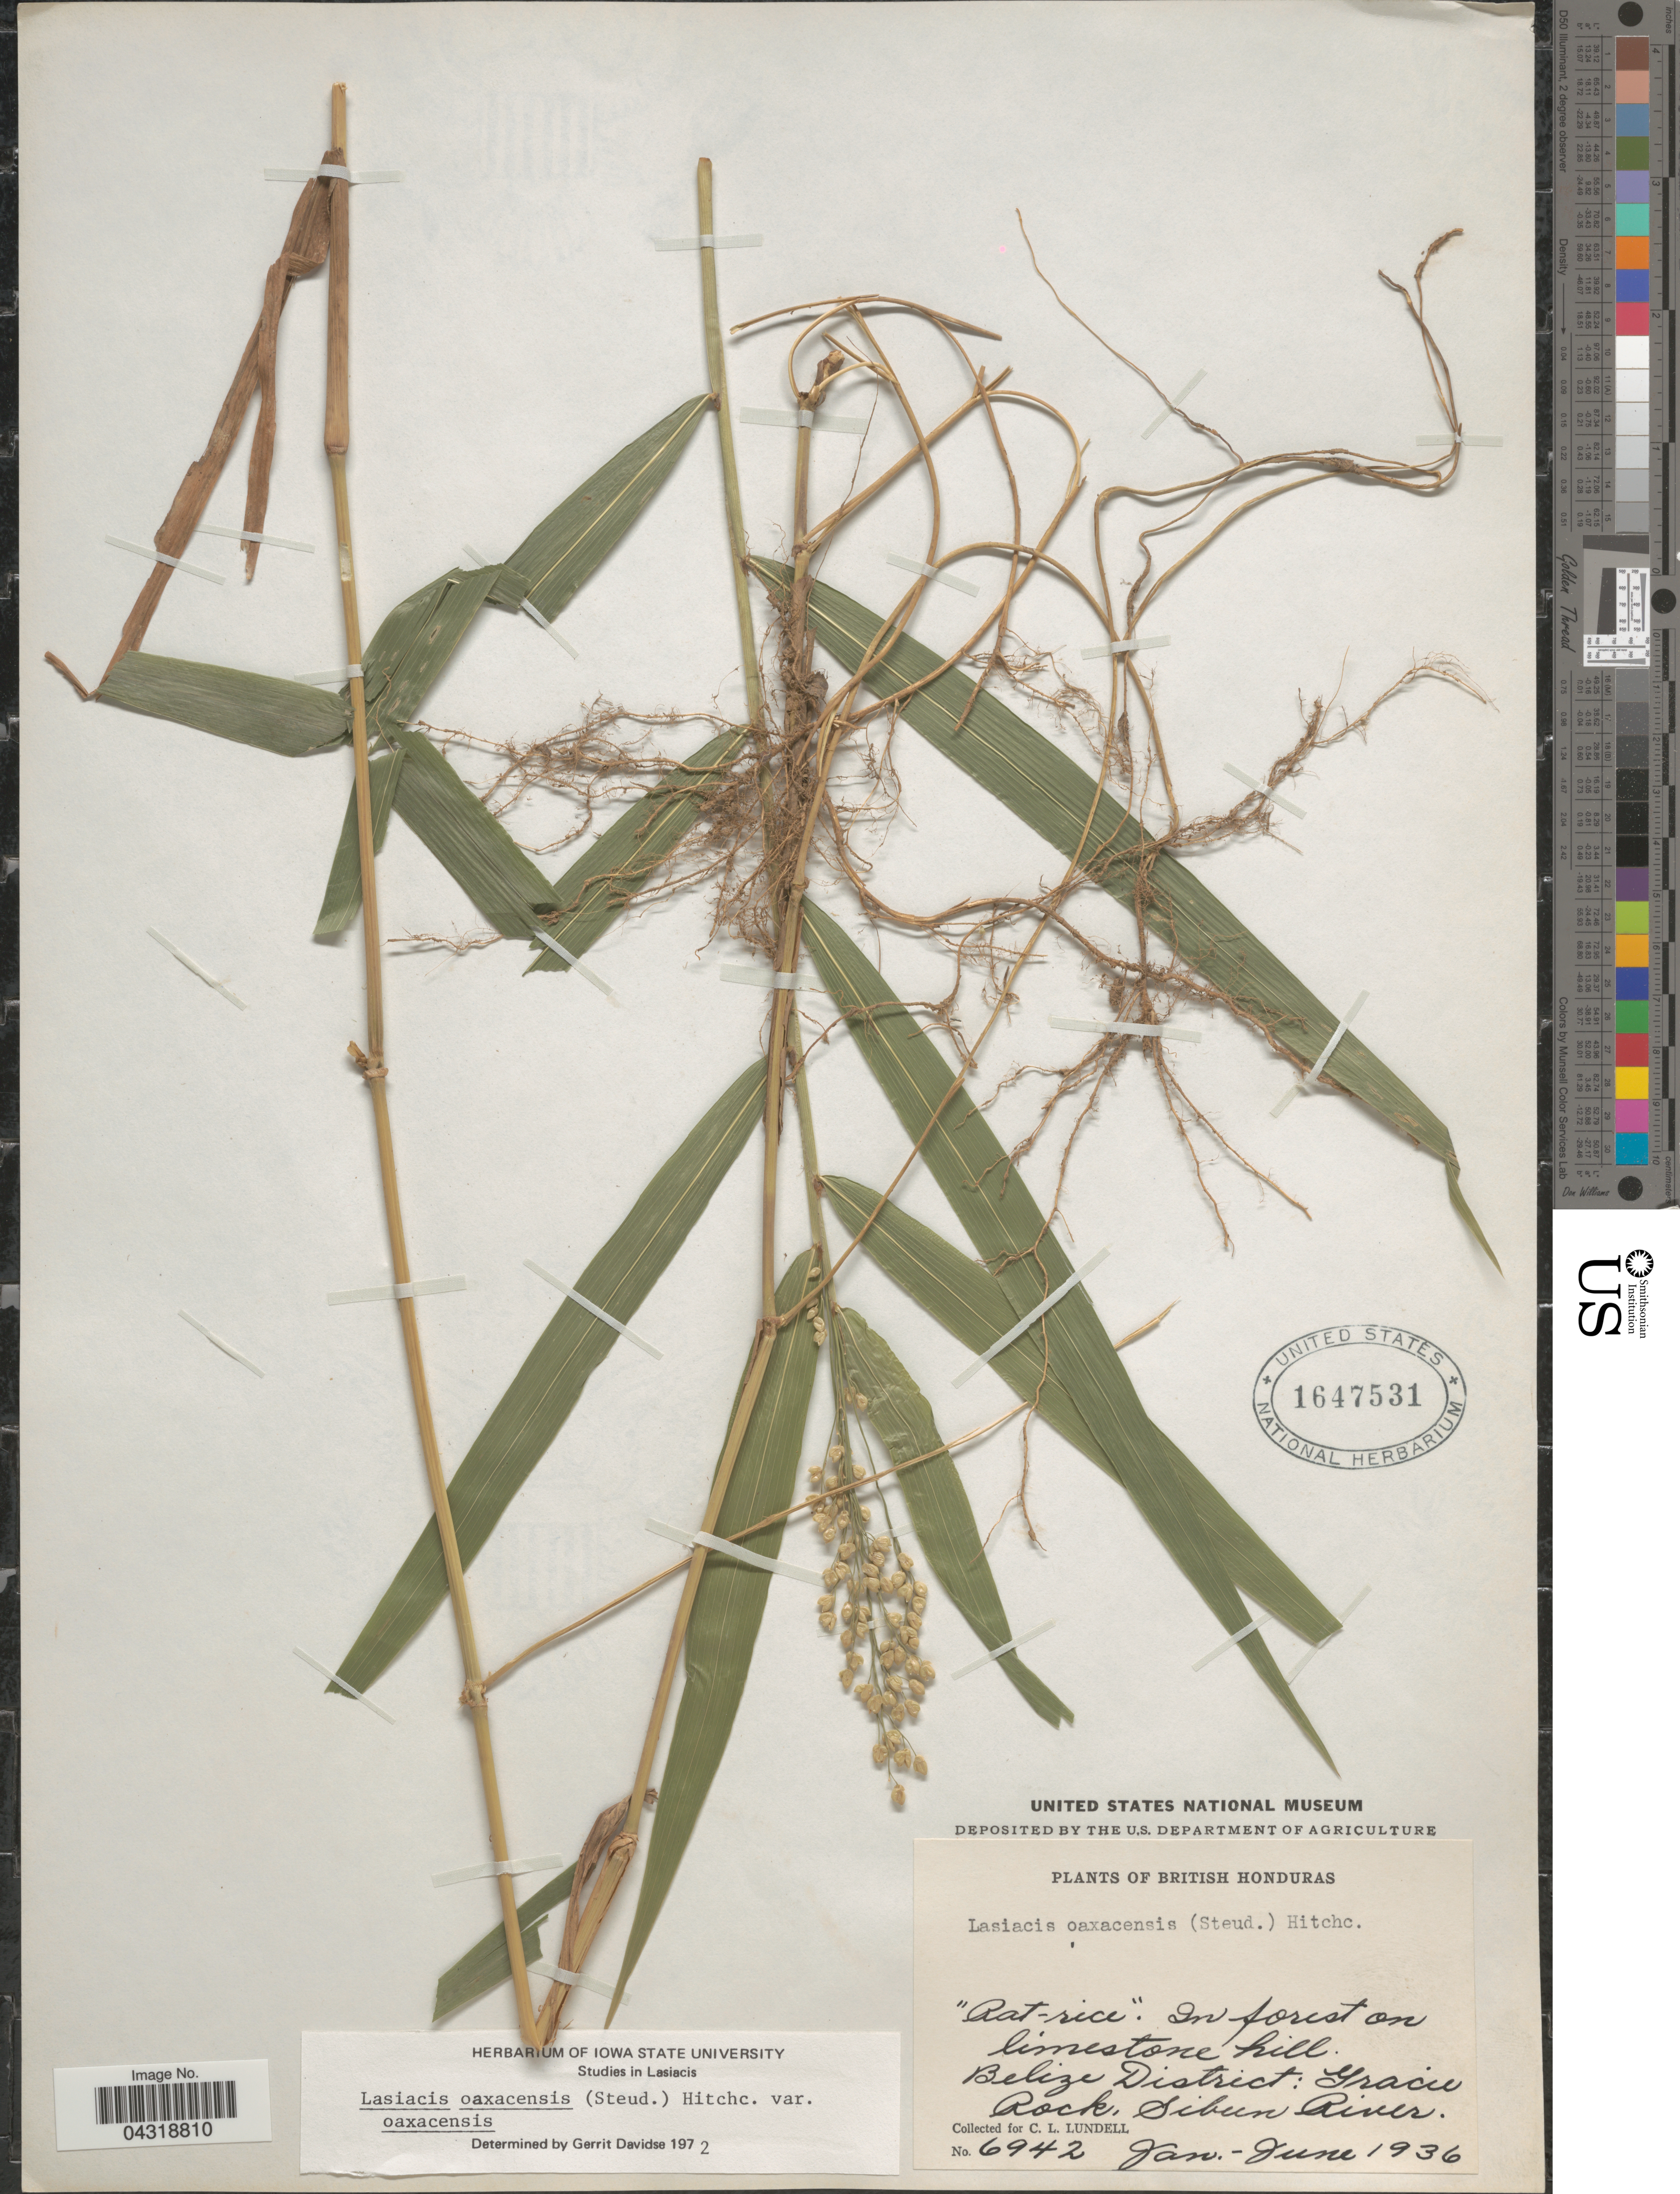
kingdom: Plantae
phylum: Tracheophyta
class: Liliopsida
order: Poales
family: Poaceae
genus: Lasiacis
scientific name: Lasiacis oaxacensis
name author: (Steud.) Hitchc.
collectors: C. L. Lundell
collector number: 6942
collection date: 1936-01/1936-06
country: Belize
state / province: Belize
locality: British Honduras. Belize District: Gracie Rock, Sibun River.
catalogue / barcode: US 1647531